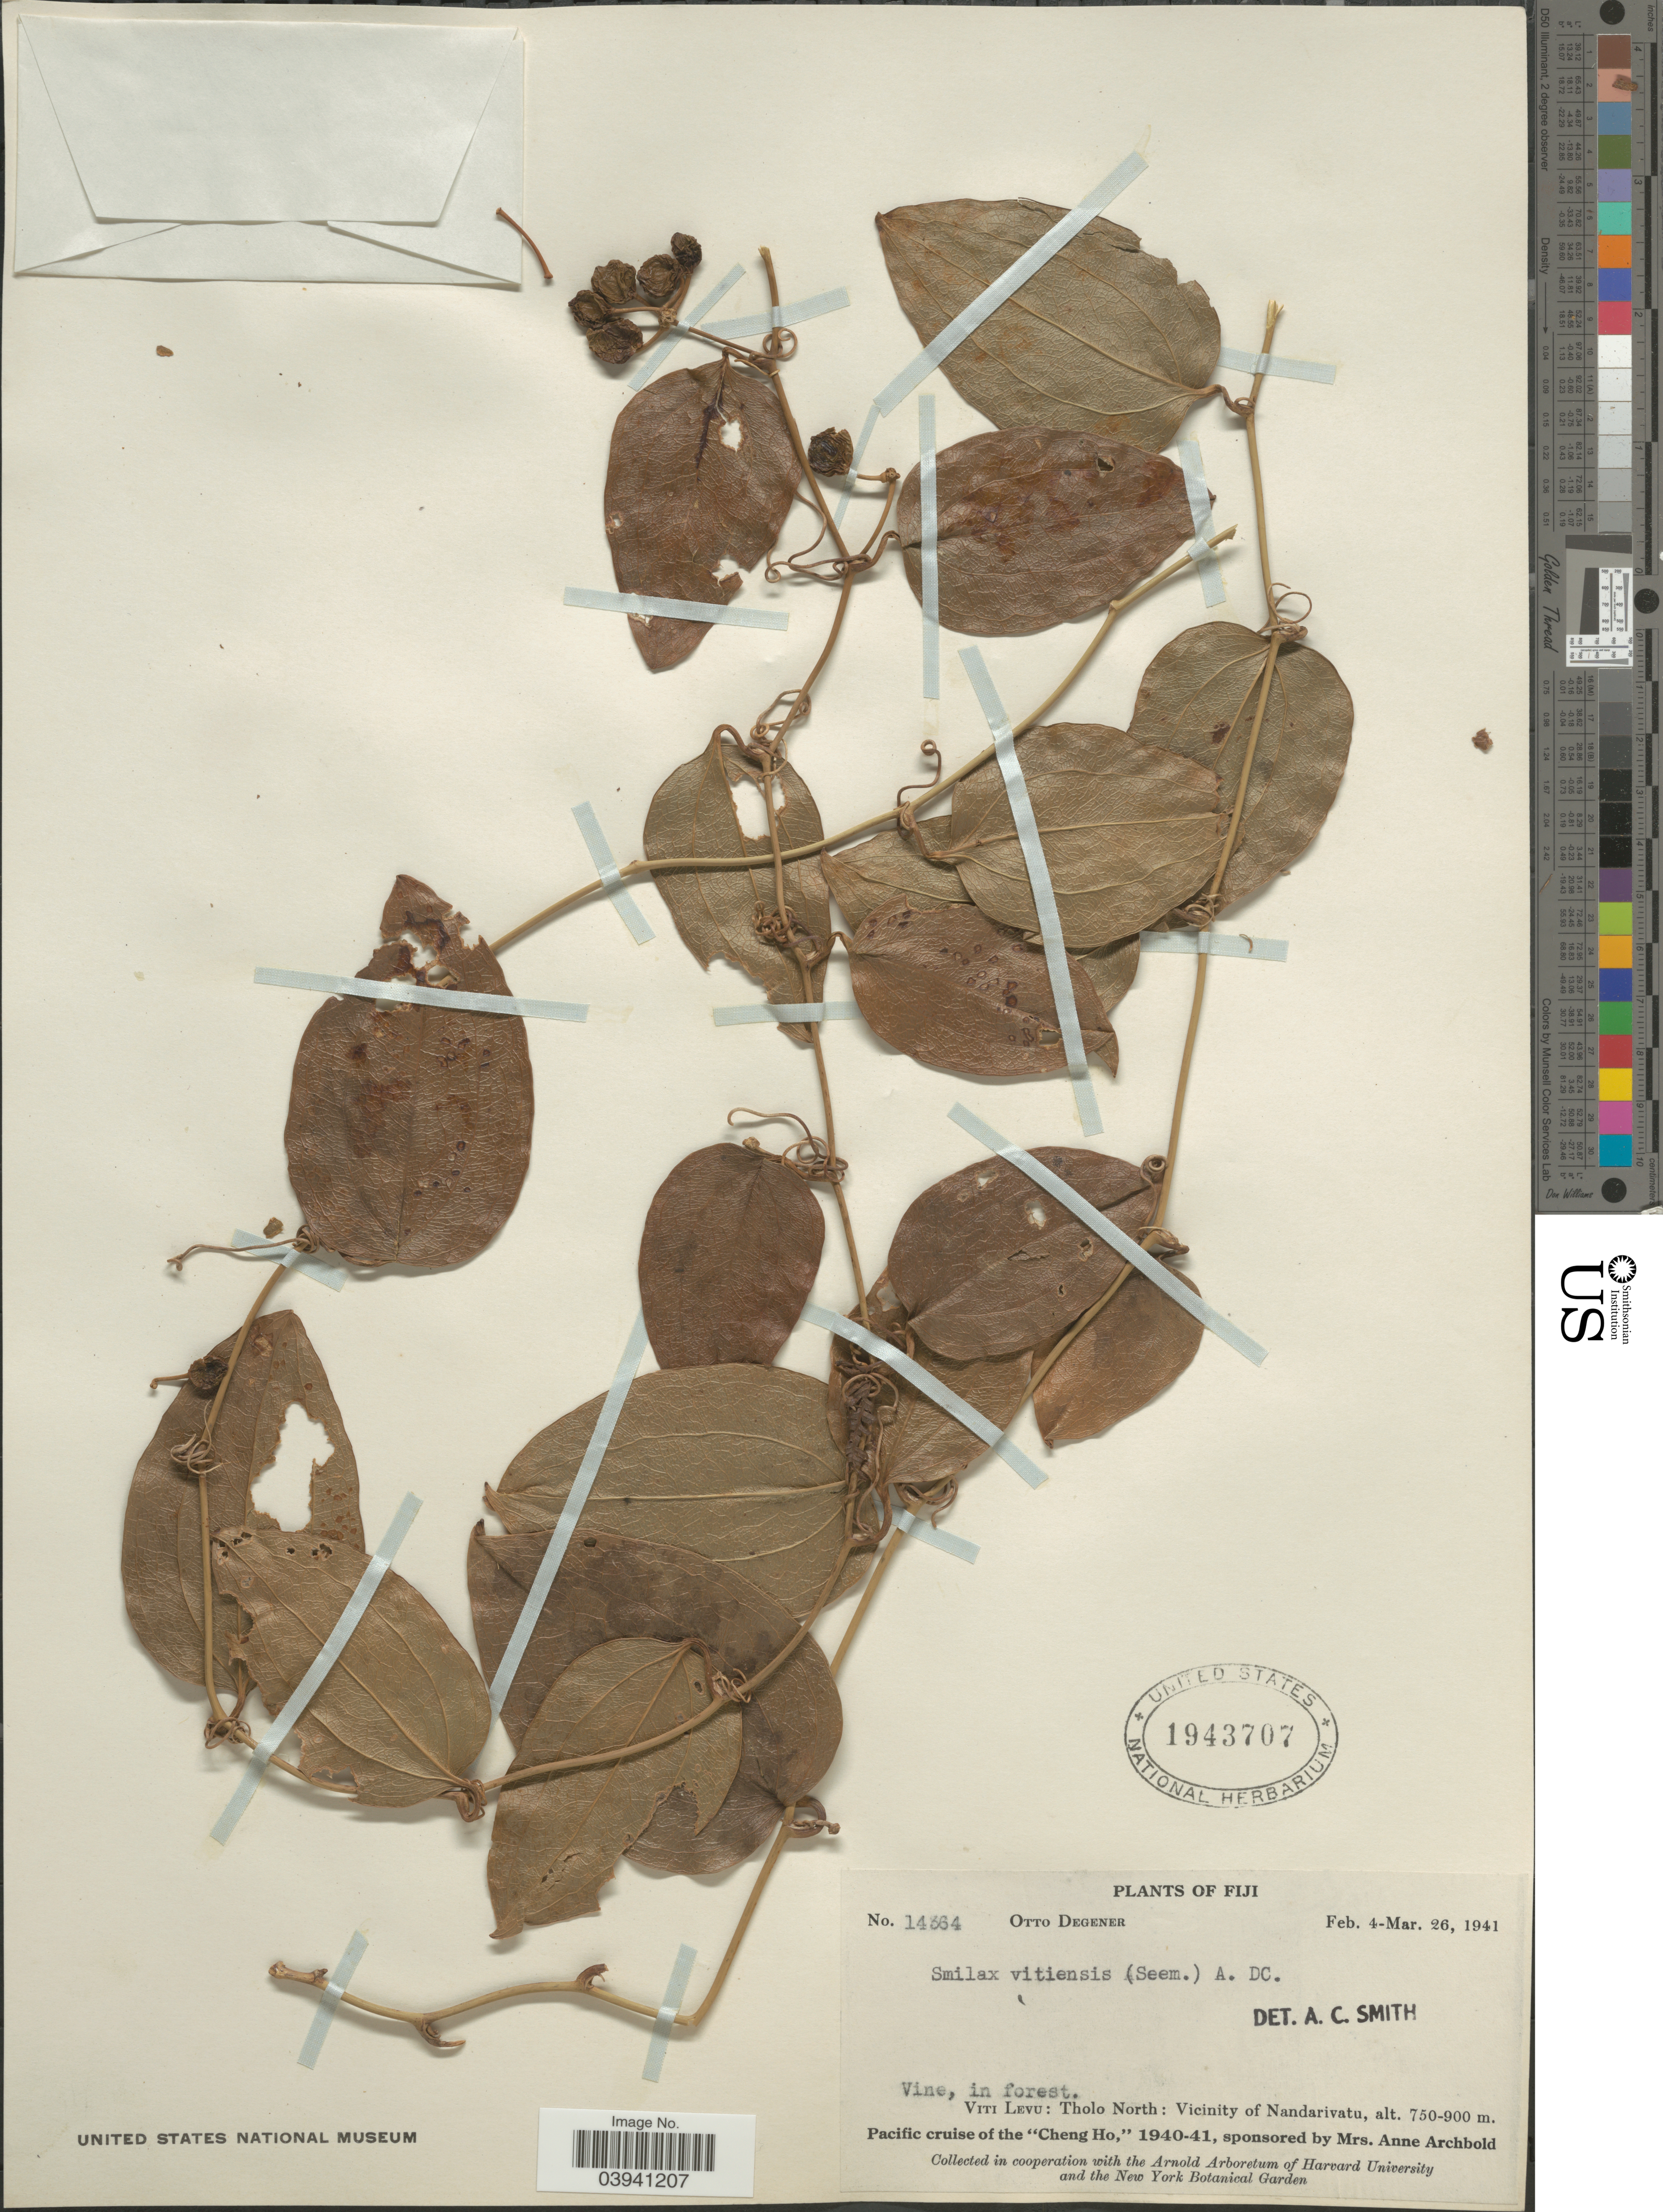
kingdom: Plantae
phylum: Tracheophyta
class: Liliopsida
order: Liliales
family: Smilacaceae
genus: Smilax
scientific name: Smilax vitiensis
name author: (Seem.) A. DC.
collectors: O. Degener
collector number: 14364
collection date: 1941-02-04/1941-03-26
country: Fiji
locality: Viti Levu: Tholo North: Vicinity of Nandarivatu.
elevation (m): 750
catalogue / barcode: US 1943707